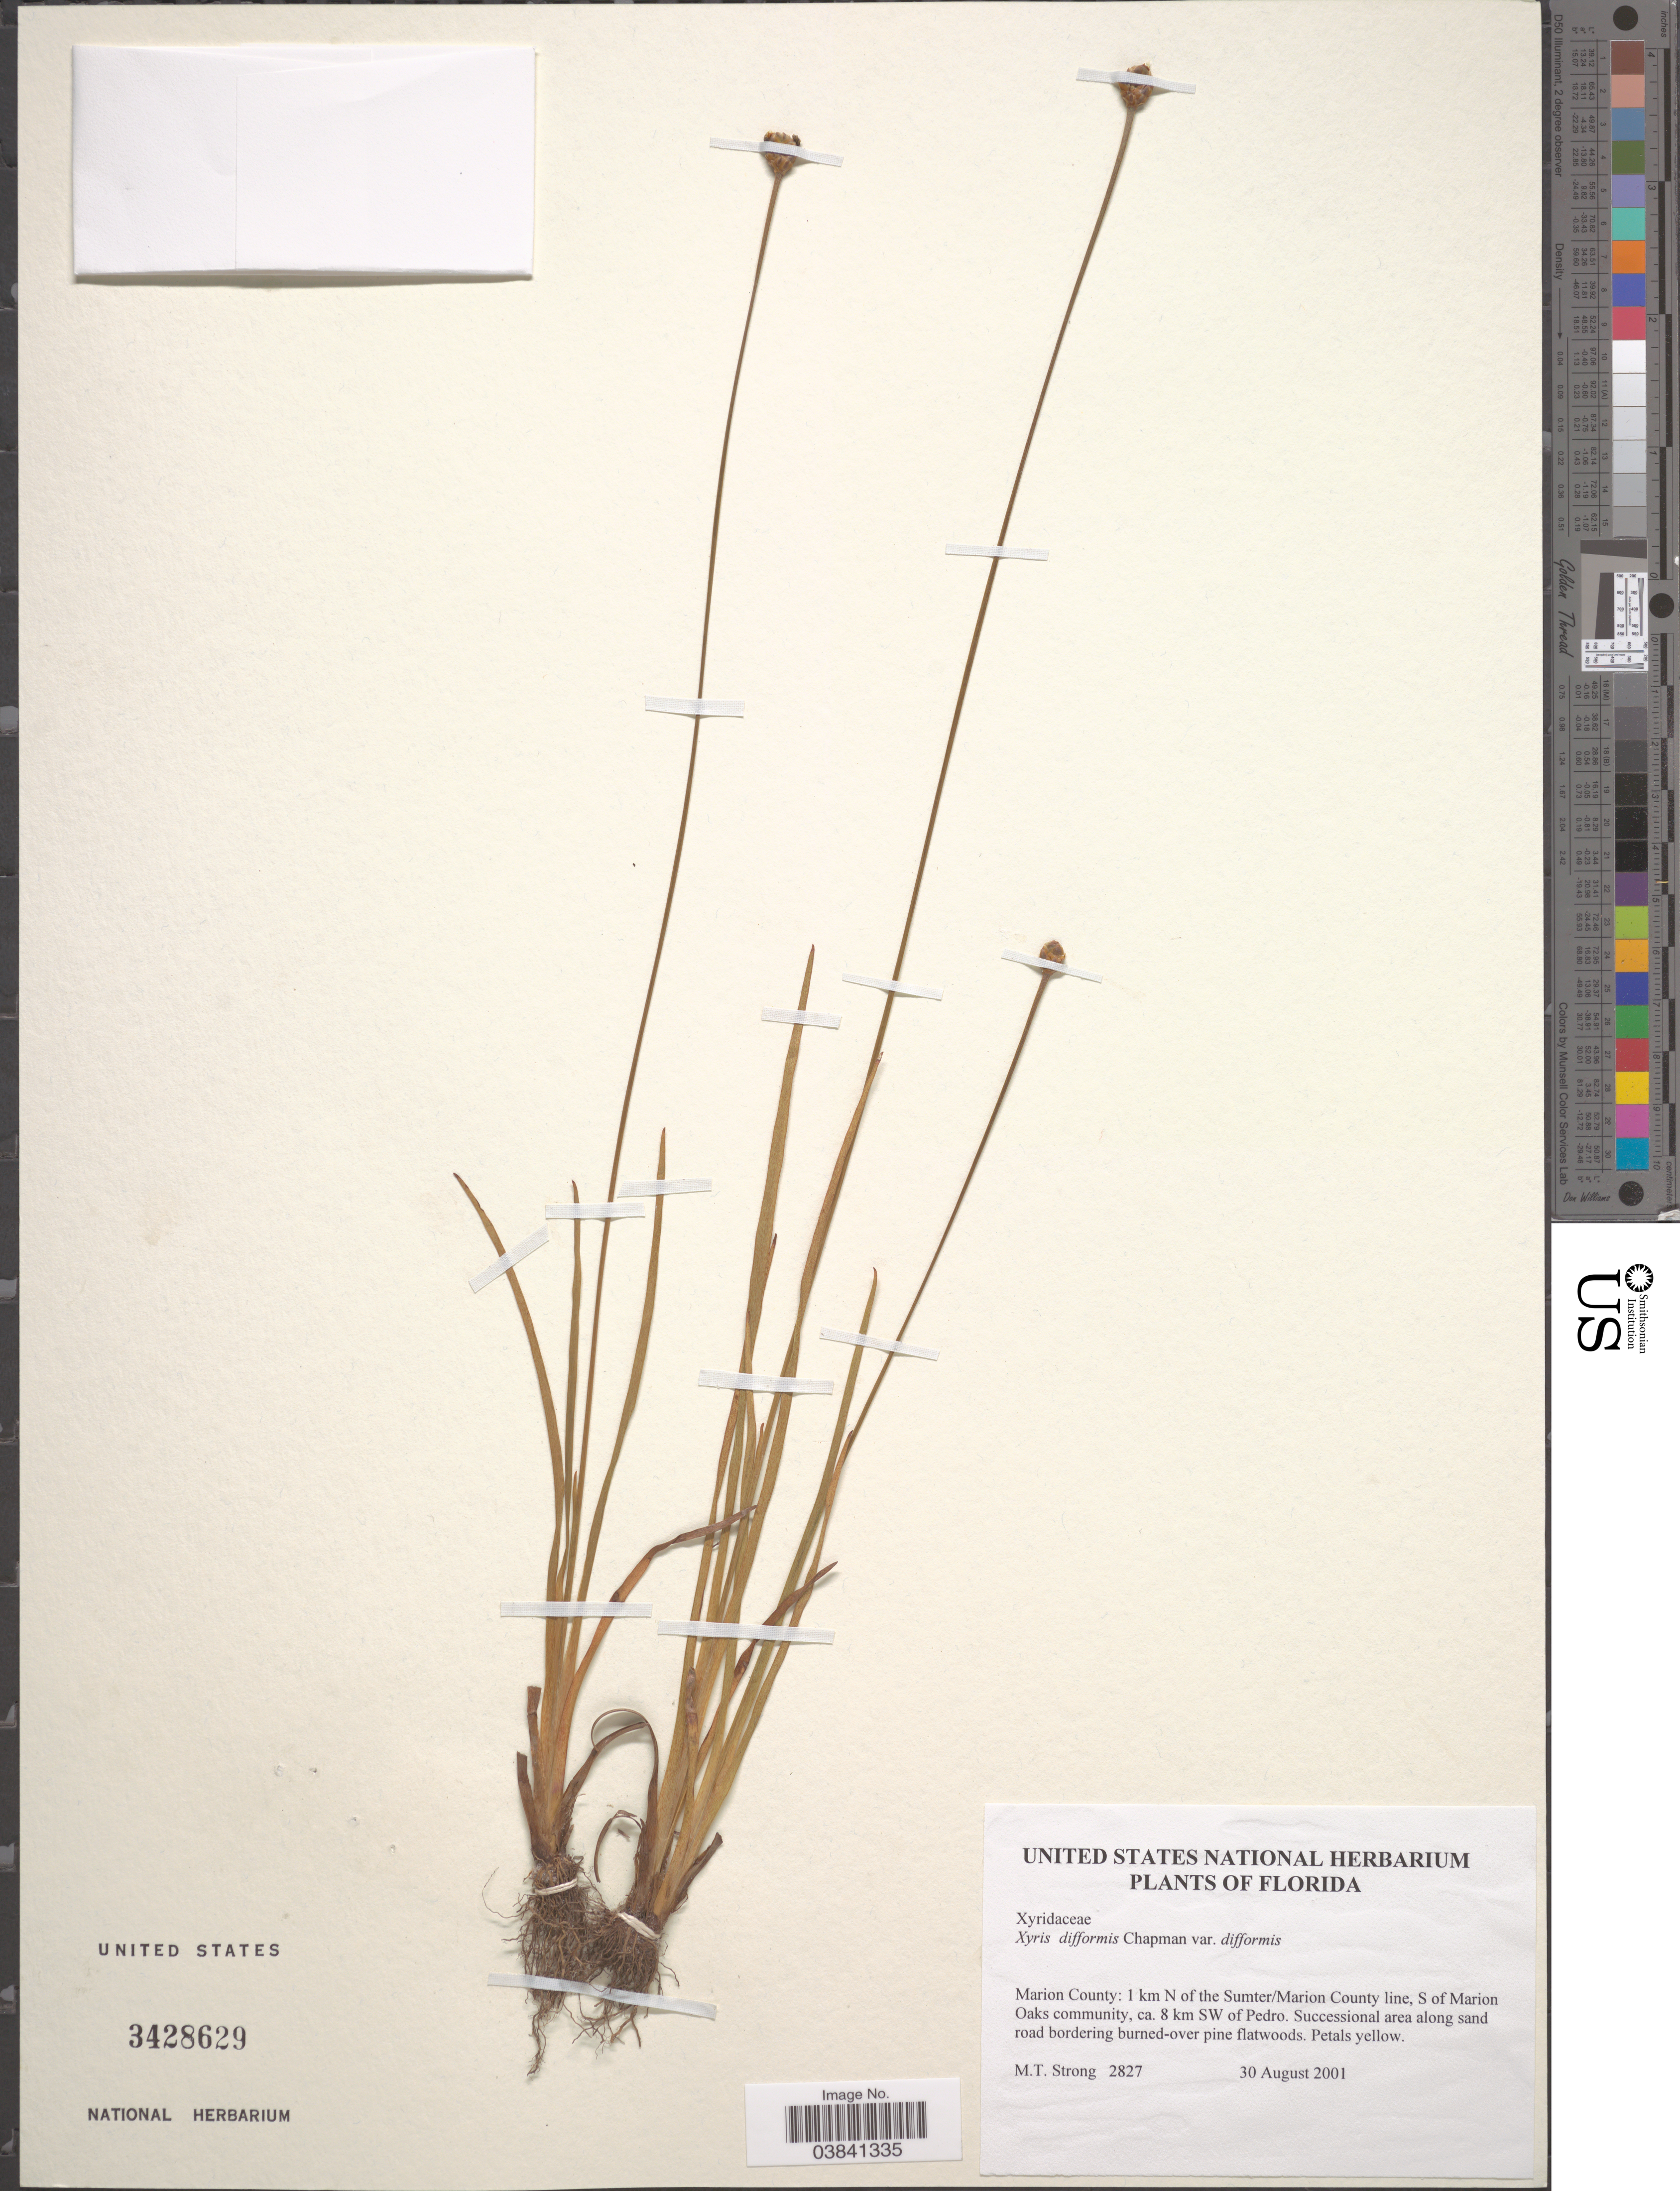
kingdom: Plantae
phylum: Tracheophyta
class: Liliopsida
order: Poales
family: Xyridaceae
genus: Xyris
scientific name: Xyris difformis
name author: Chapm.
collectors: M. T. Strong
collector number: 2827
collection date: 2001-08-30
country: United States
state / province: Florida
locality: Marion County: 1 km N of the Sumter/Marion County line, S of Marion Oaks community, ca. 8 km SW of Pedro.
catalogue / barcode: US 3428629